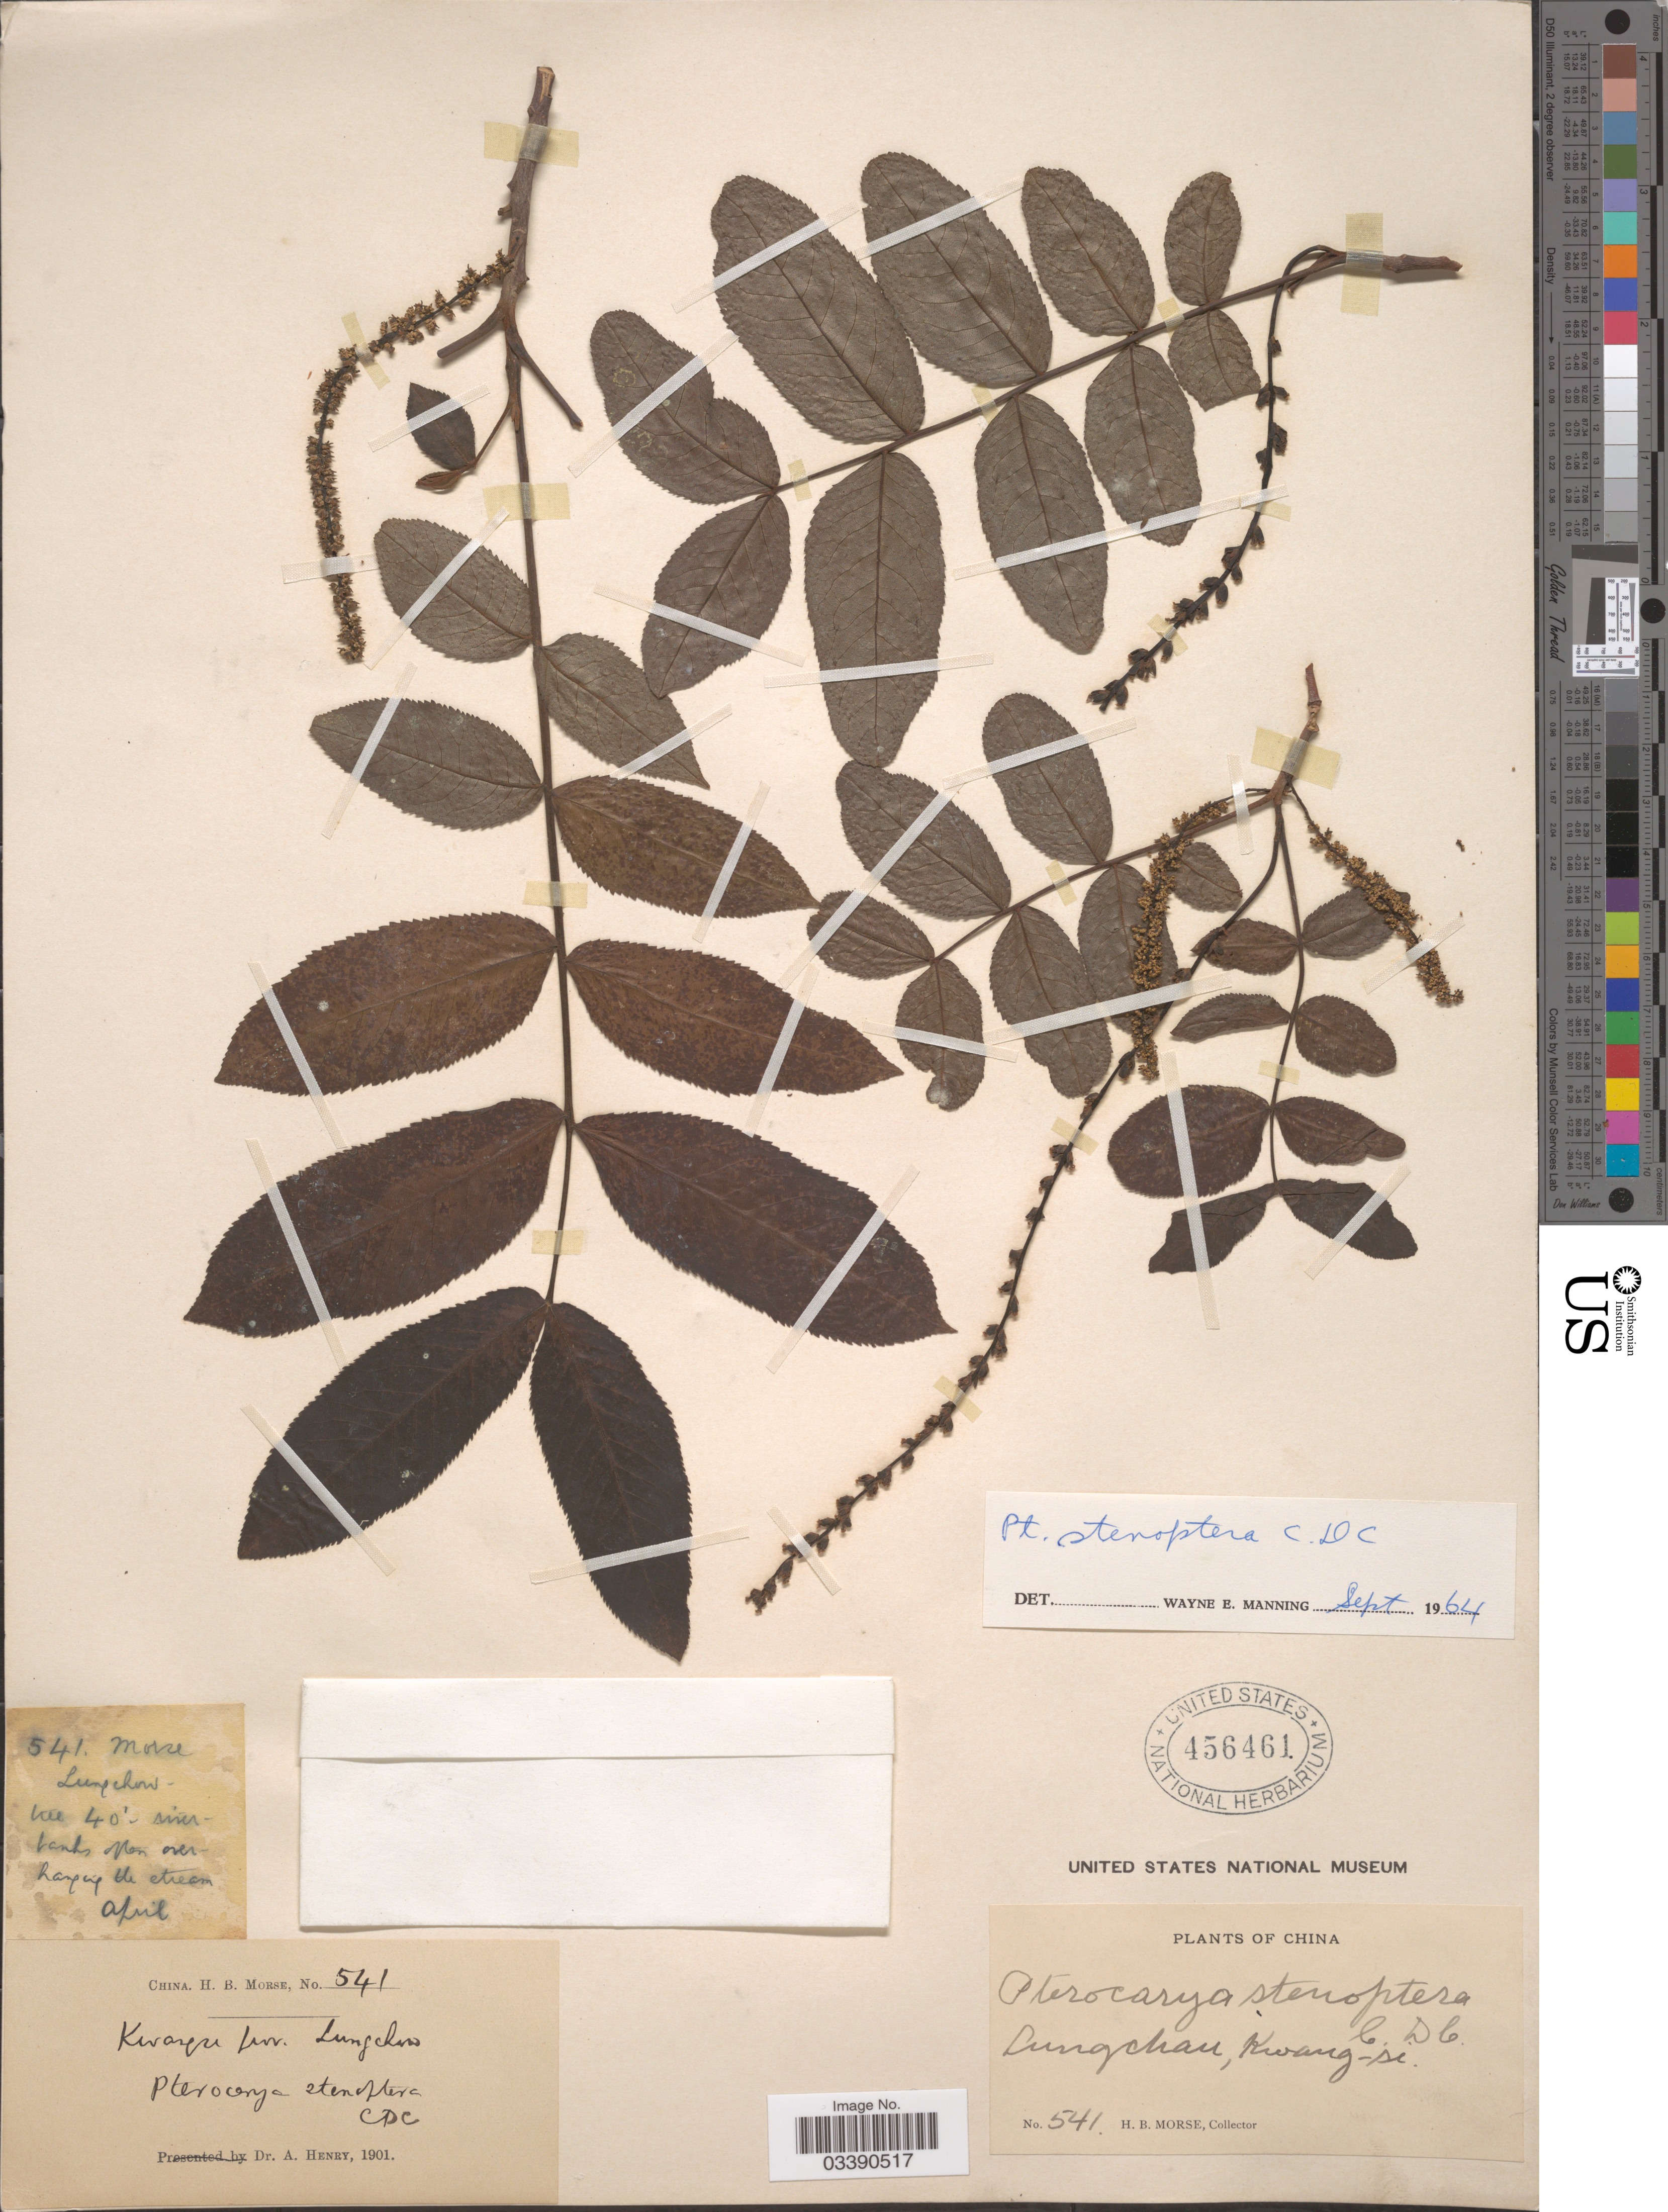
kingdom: Plantae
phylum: Tracheophyta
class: Magnoliopsida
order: Fagales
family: Juglandaceae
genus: Pterocarya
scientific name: Pterocarya stenoptera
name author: C. DC.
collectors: H. Morse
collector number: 541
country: China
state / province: Guangxi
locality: Lungchau, Kwang-si.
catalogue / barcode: US 456461